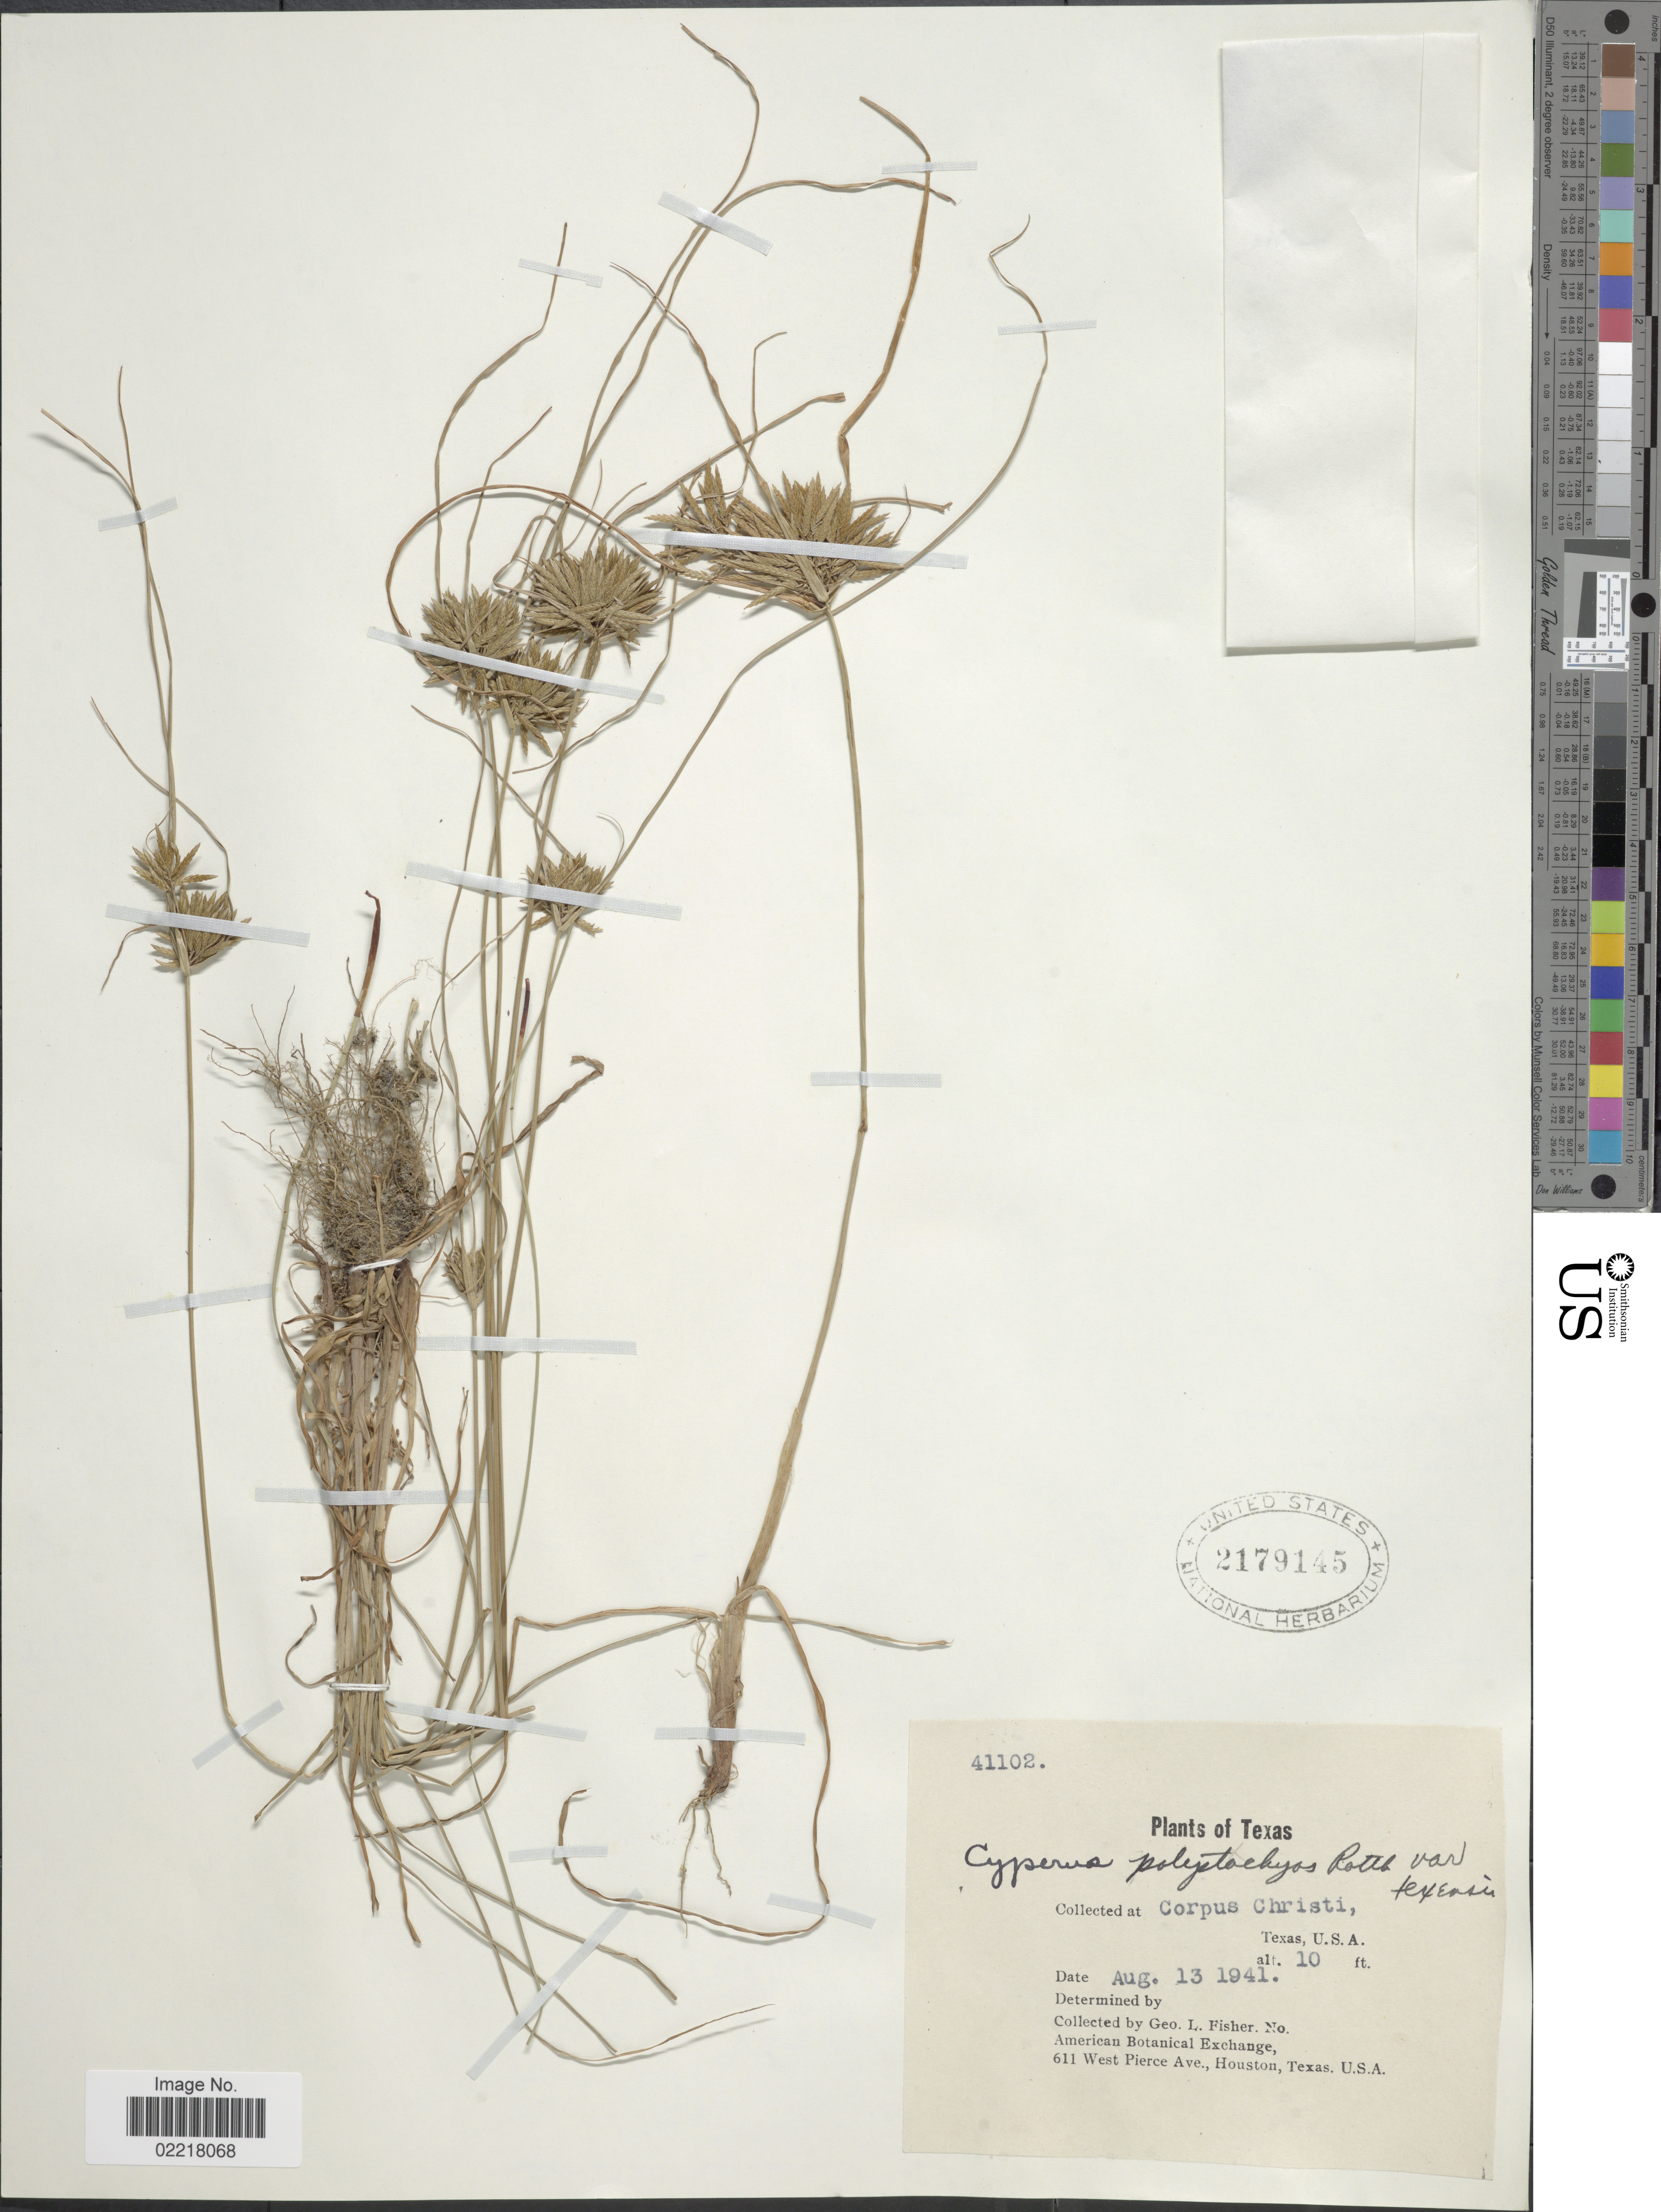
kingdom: Plantae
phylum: Tracheophyta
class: Liliopsida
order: Poales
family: Cyperaceae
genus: Cyperus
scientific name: Cyperus polystachyos var. texensis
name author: (Torr.) Fernald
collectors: G. L. Fisher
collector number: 41102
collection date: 1941-08-13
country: United States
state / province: Texas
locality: Corpus Christi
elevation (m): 3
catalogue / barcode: US 2179145